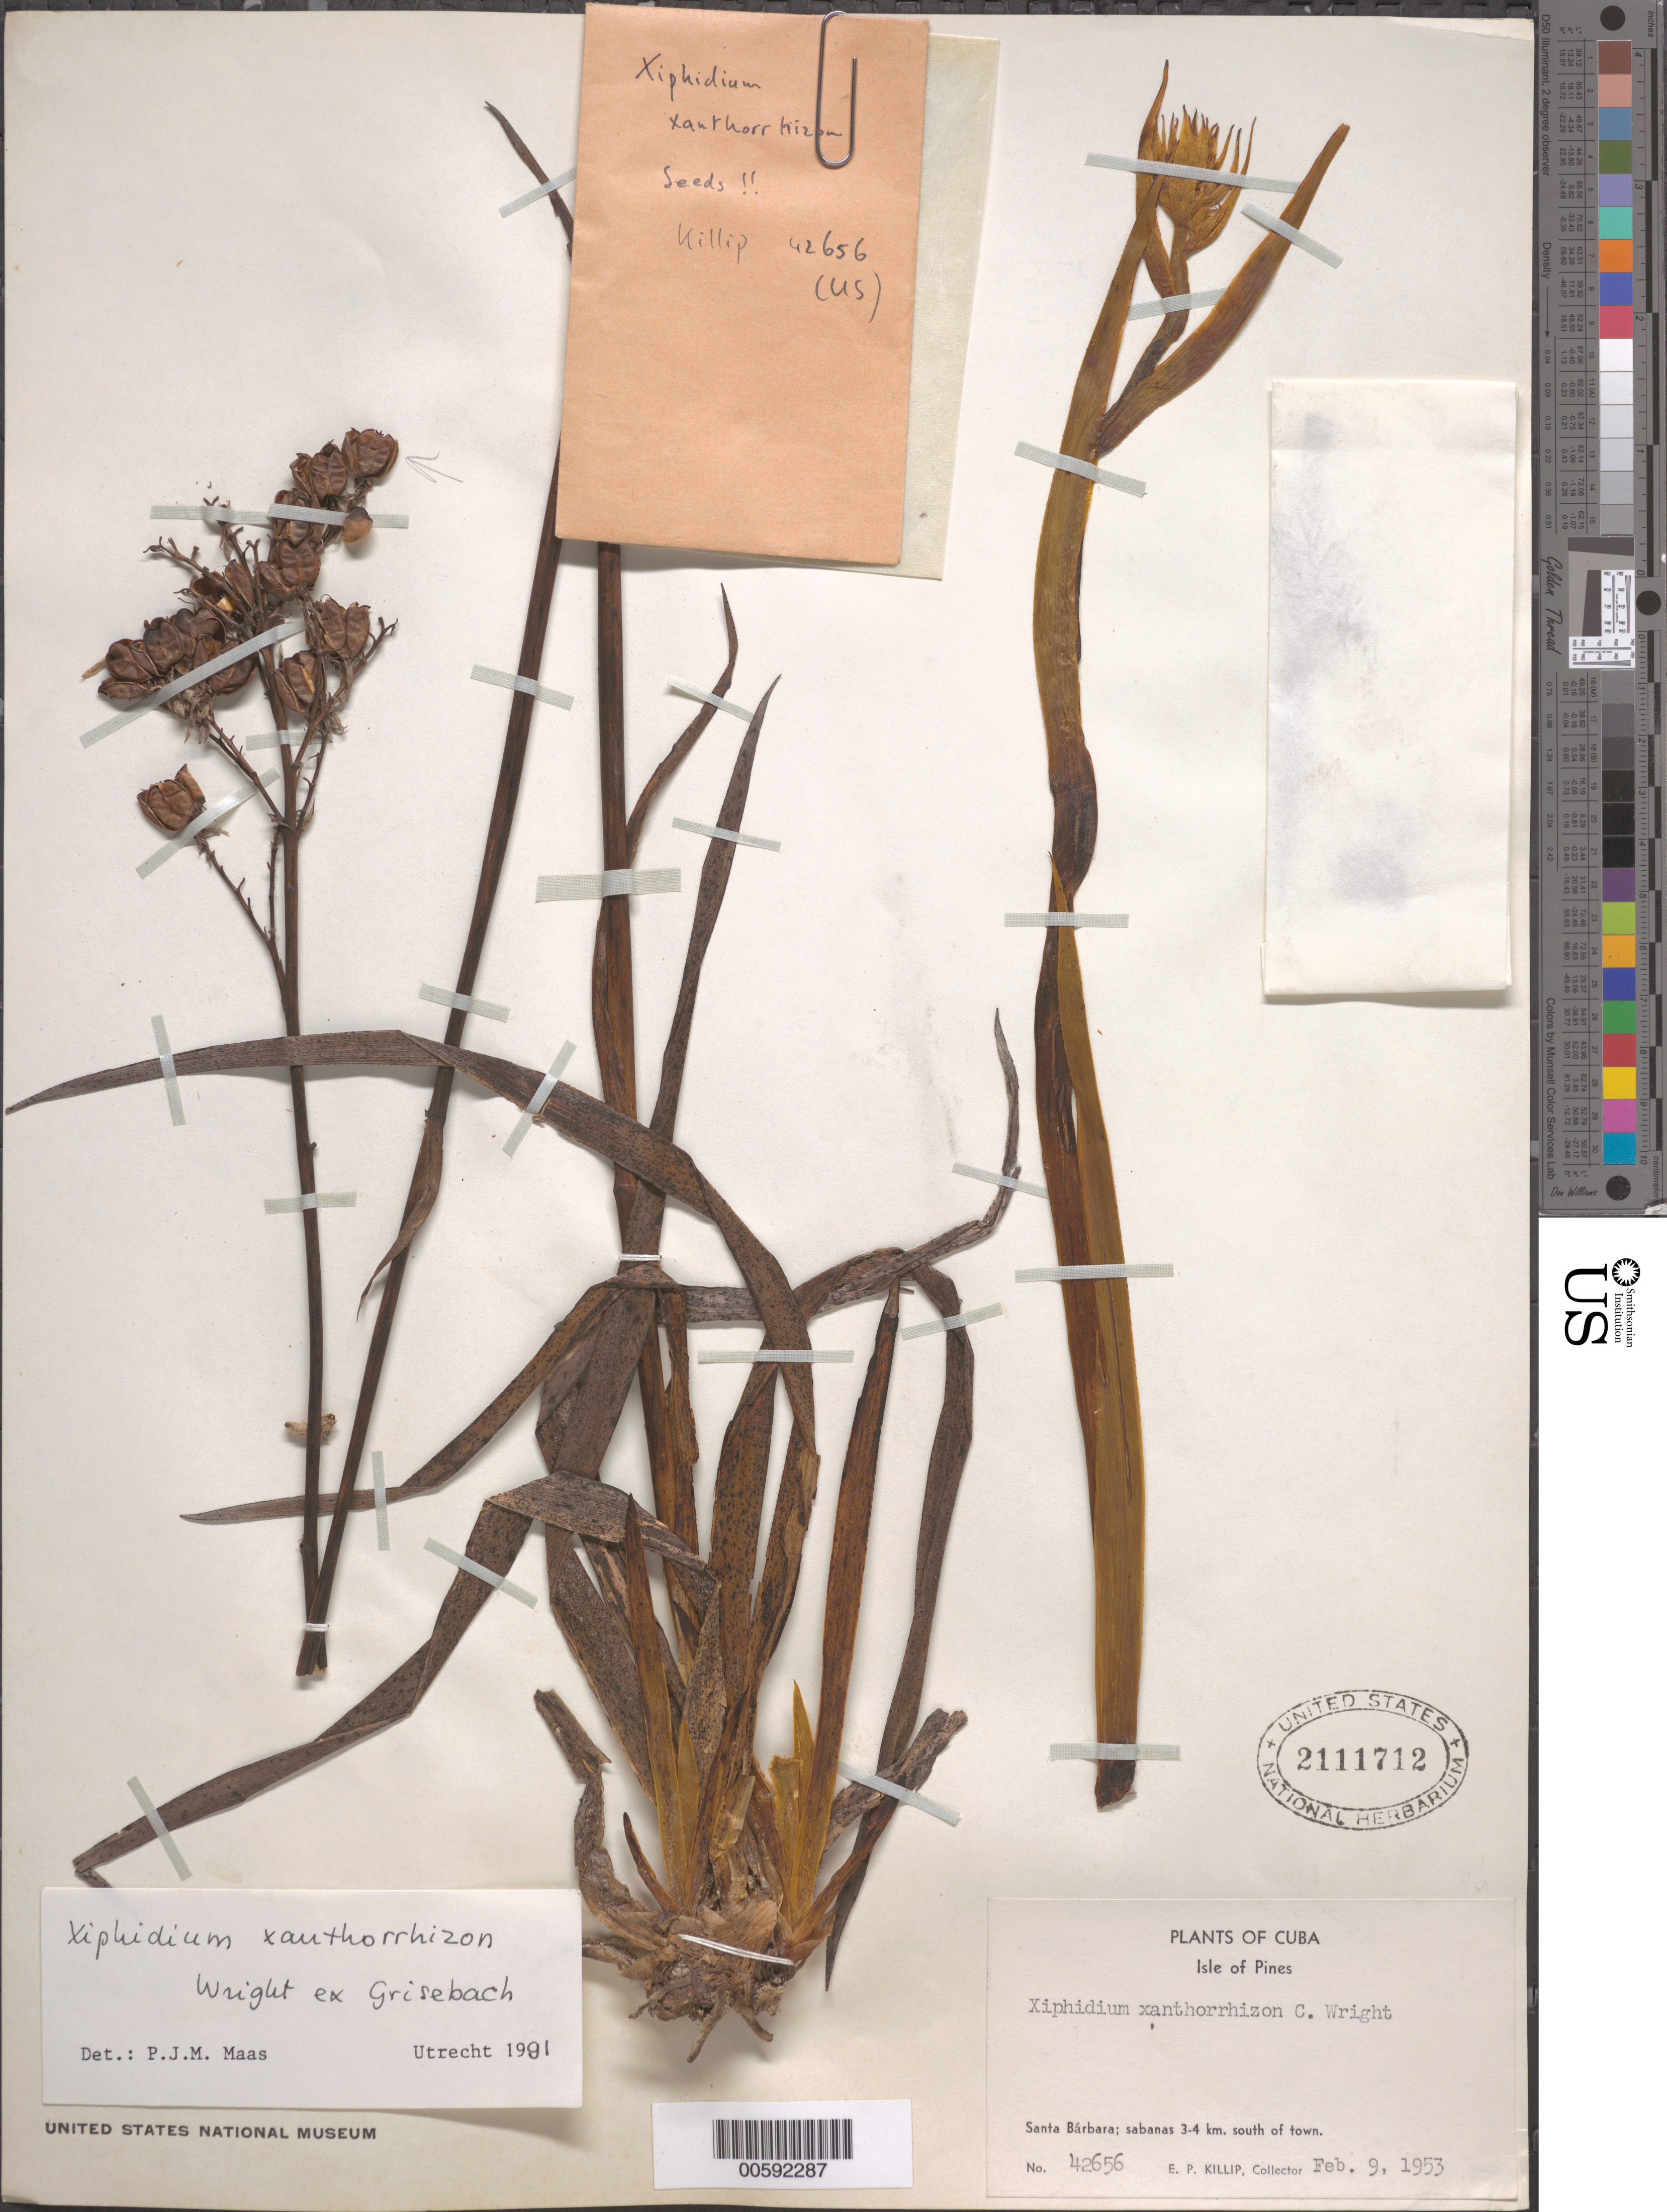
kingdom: Plantae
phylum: Tracheophyta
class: Liliopsida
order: Commelinales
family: Haemodoraceae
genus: Xiphidium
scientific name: Xiphidium xanthorrhizon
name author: C. Wright ex Griseb.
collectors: E. P. Killip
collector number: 42656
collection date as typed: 09 Feb 1953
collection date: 1953-02-09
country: Cuba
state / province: Isla de La Juventud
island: Isla de La Juventud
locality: Santa Barbara. (Province originally recorded as Isla de Pinos.)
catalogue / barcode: US 2111712